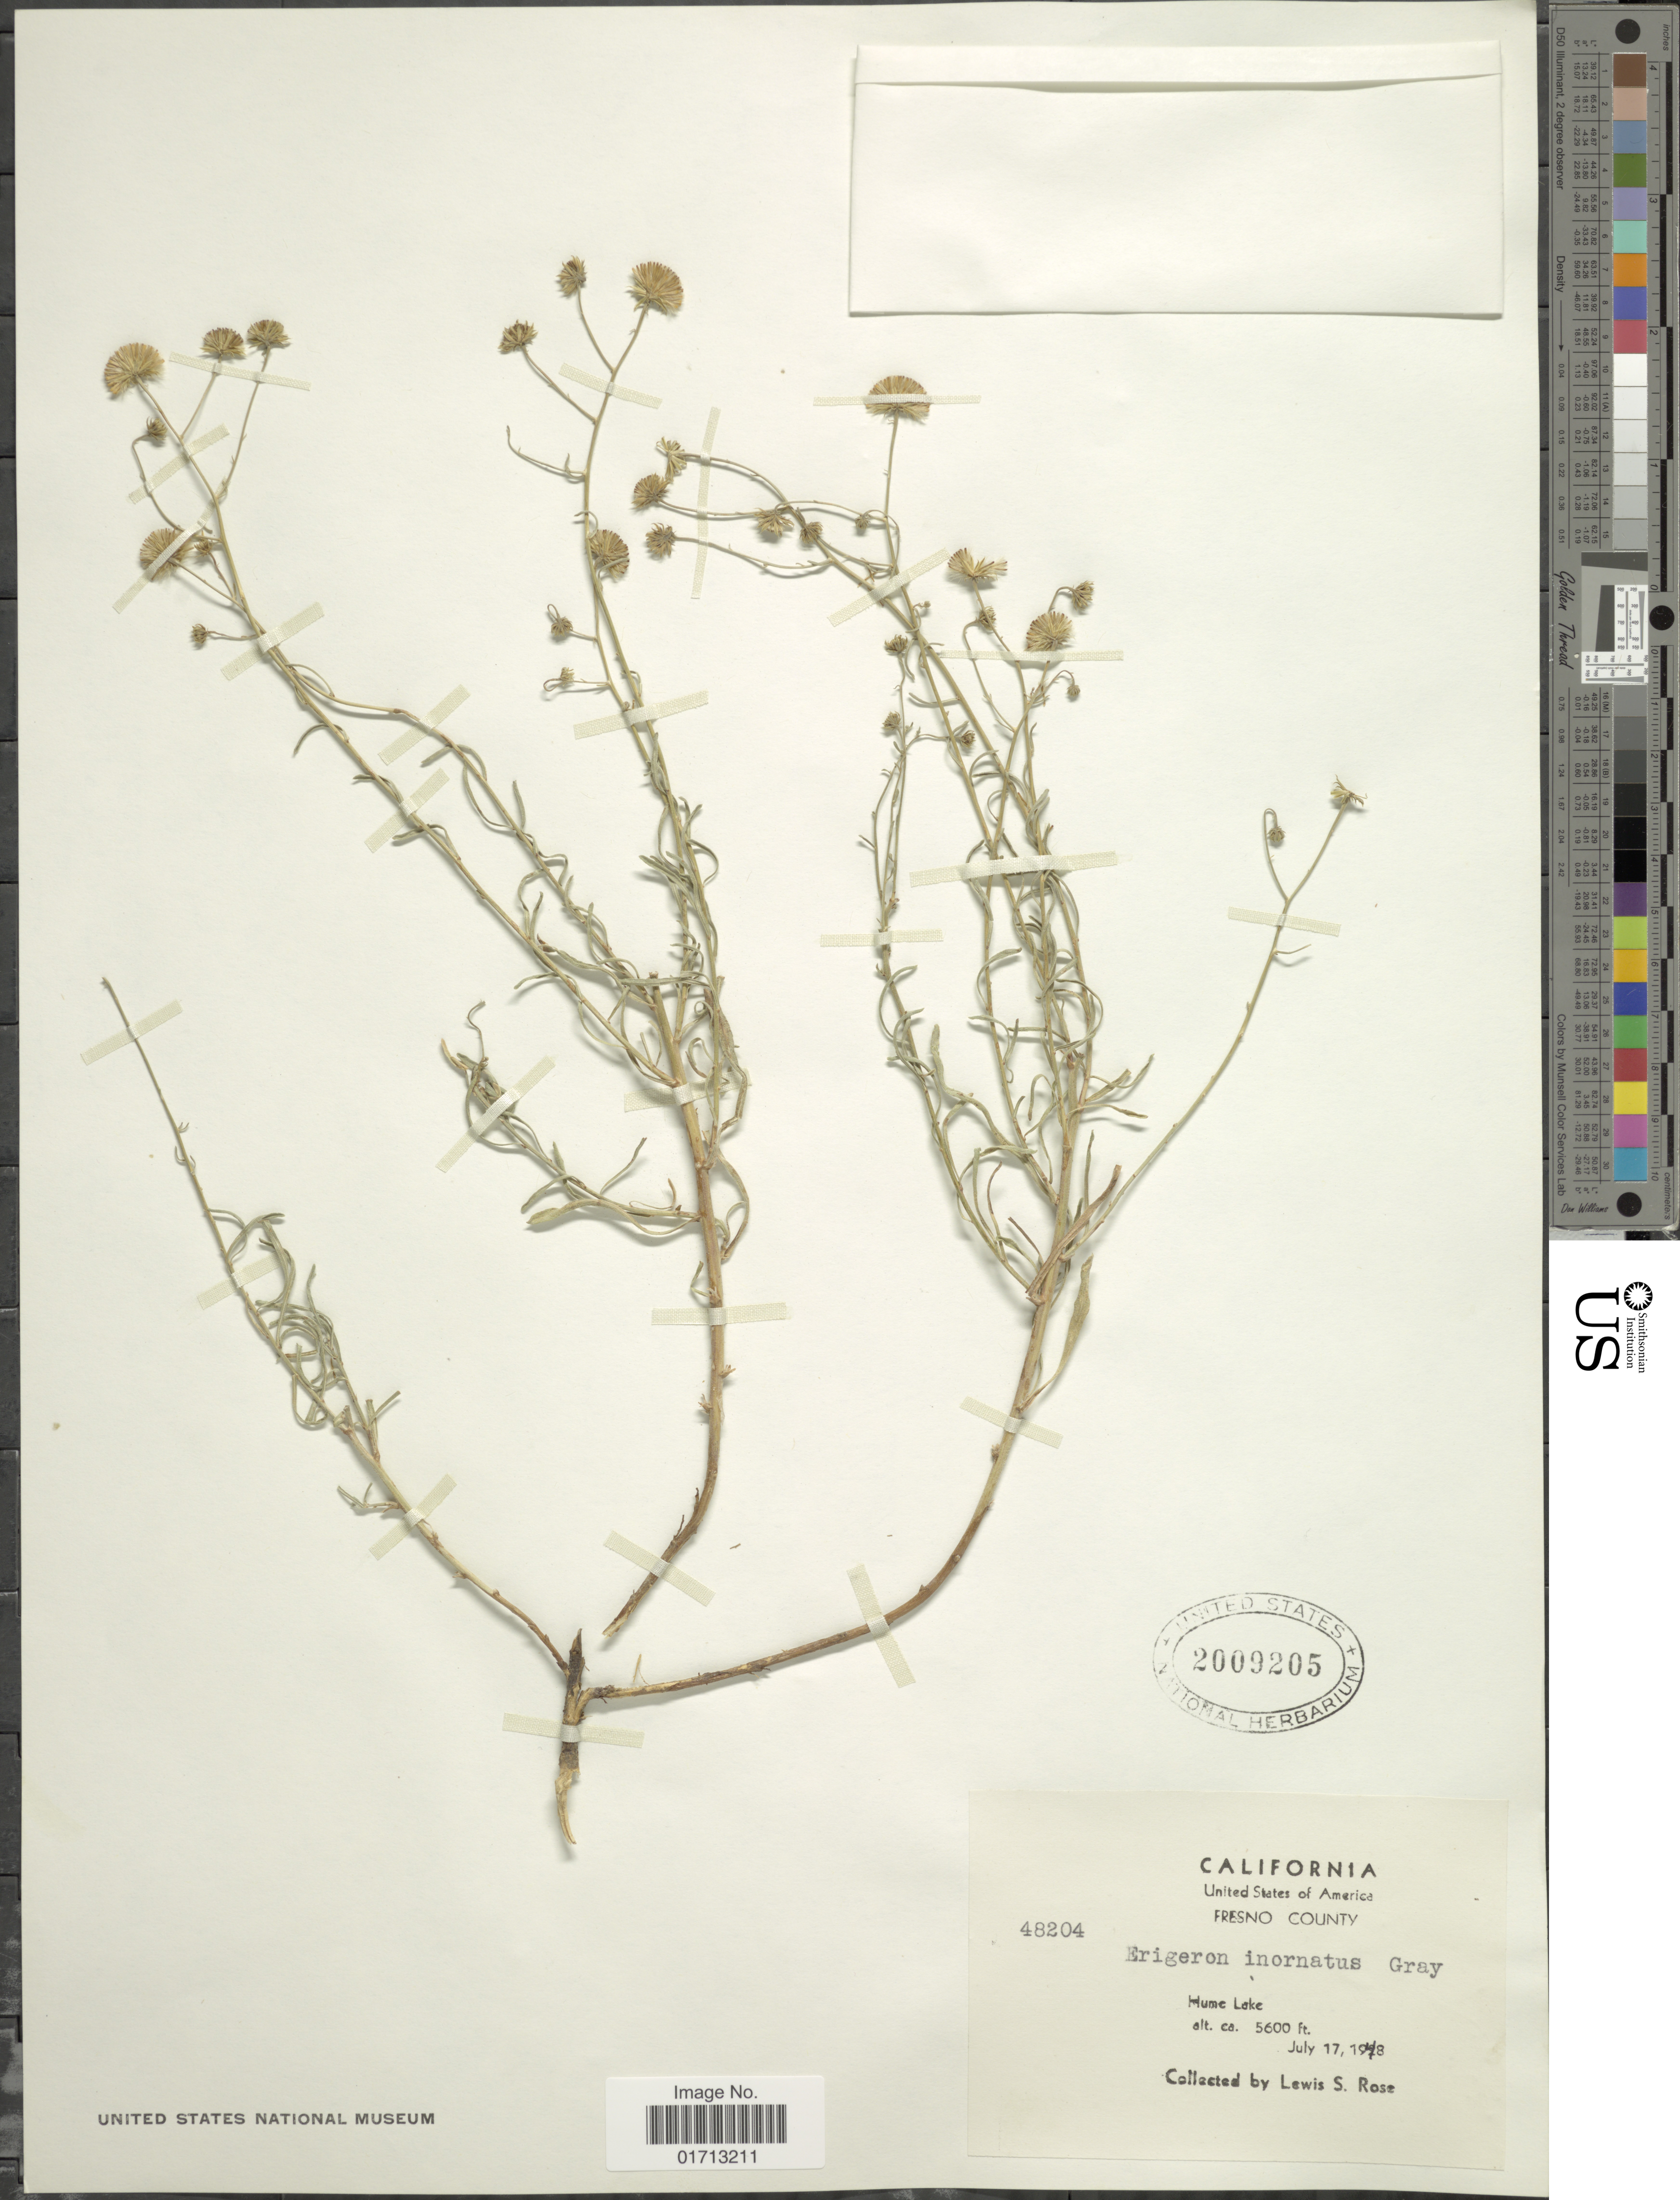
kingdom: Plantae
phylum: Tracheophyta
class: Magnoliopsida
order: Asterales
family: Asteraceae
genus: Erigeron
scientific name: Erigeron inornatus var. angustatus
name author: A. Gray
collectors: L. S. Rose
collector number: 48204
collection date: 1948-07-17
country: United States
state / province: California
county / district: Fresno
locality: Fresno County. Hume Lake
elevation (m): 1707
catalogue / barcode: US 2009205